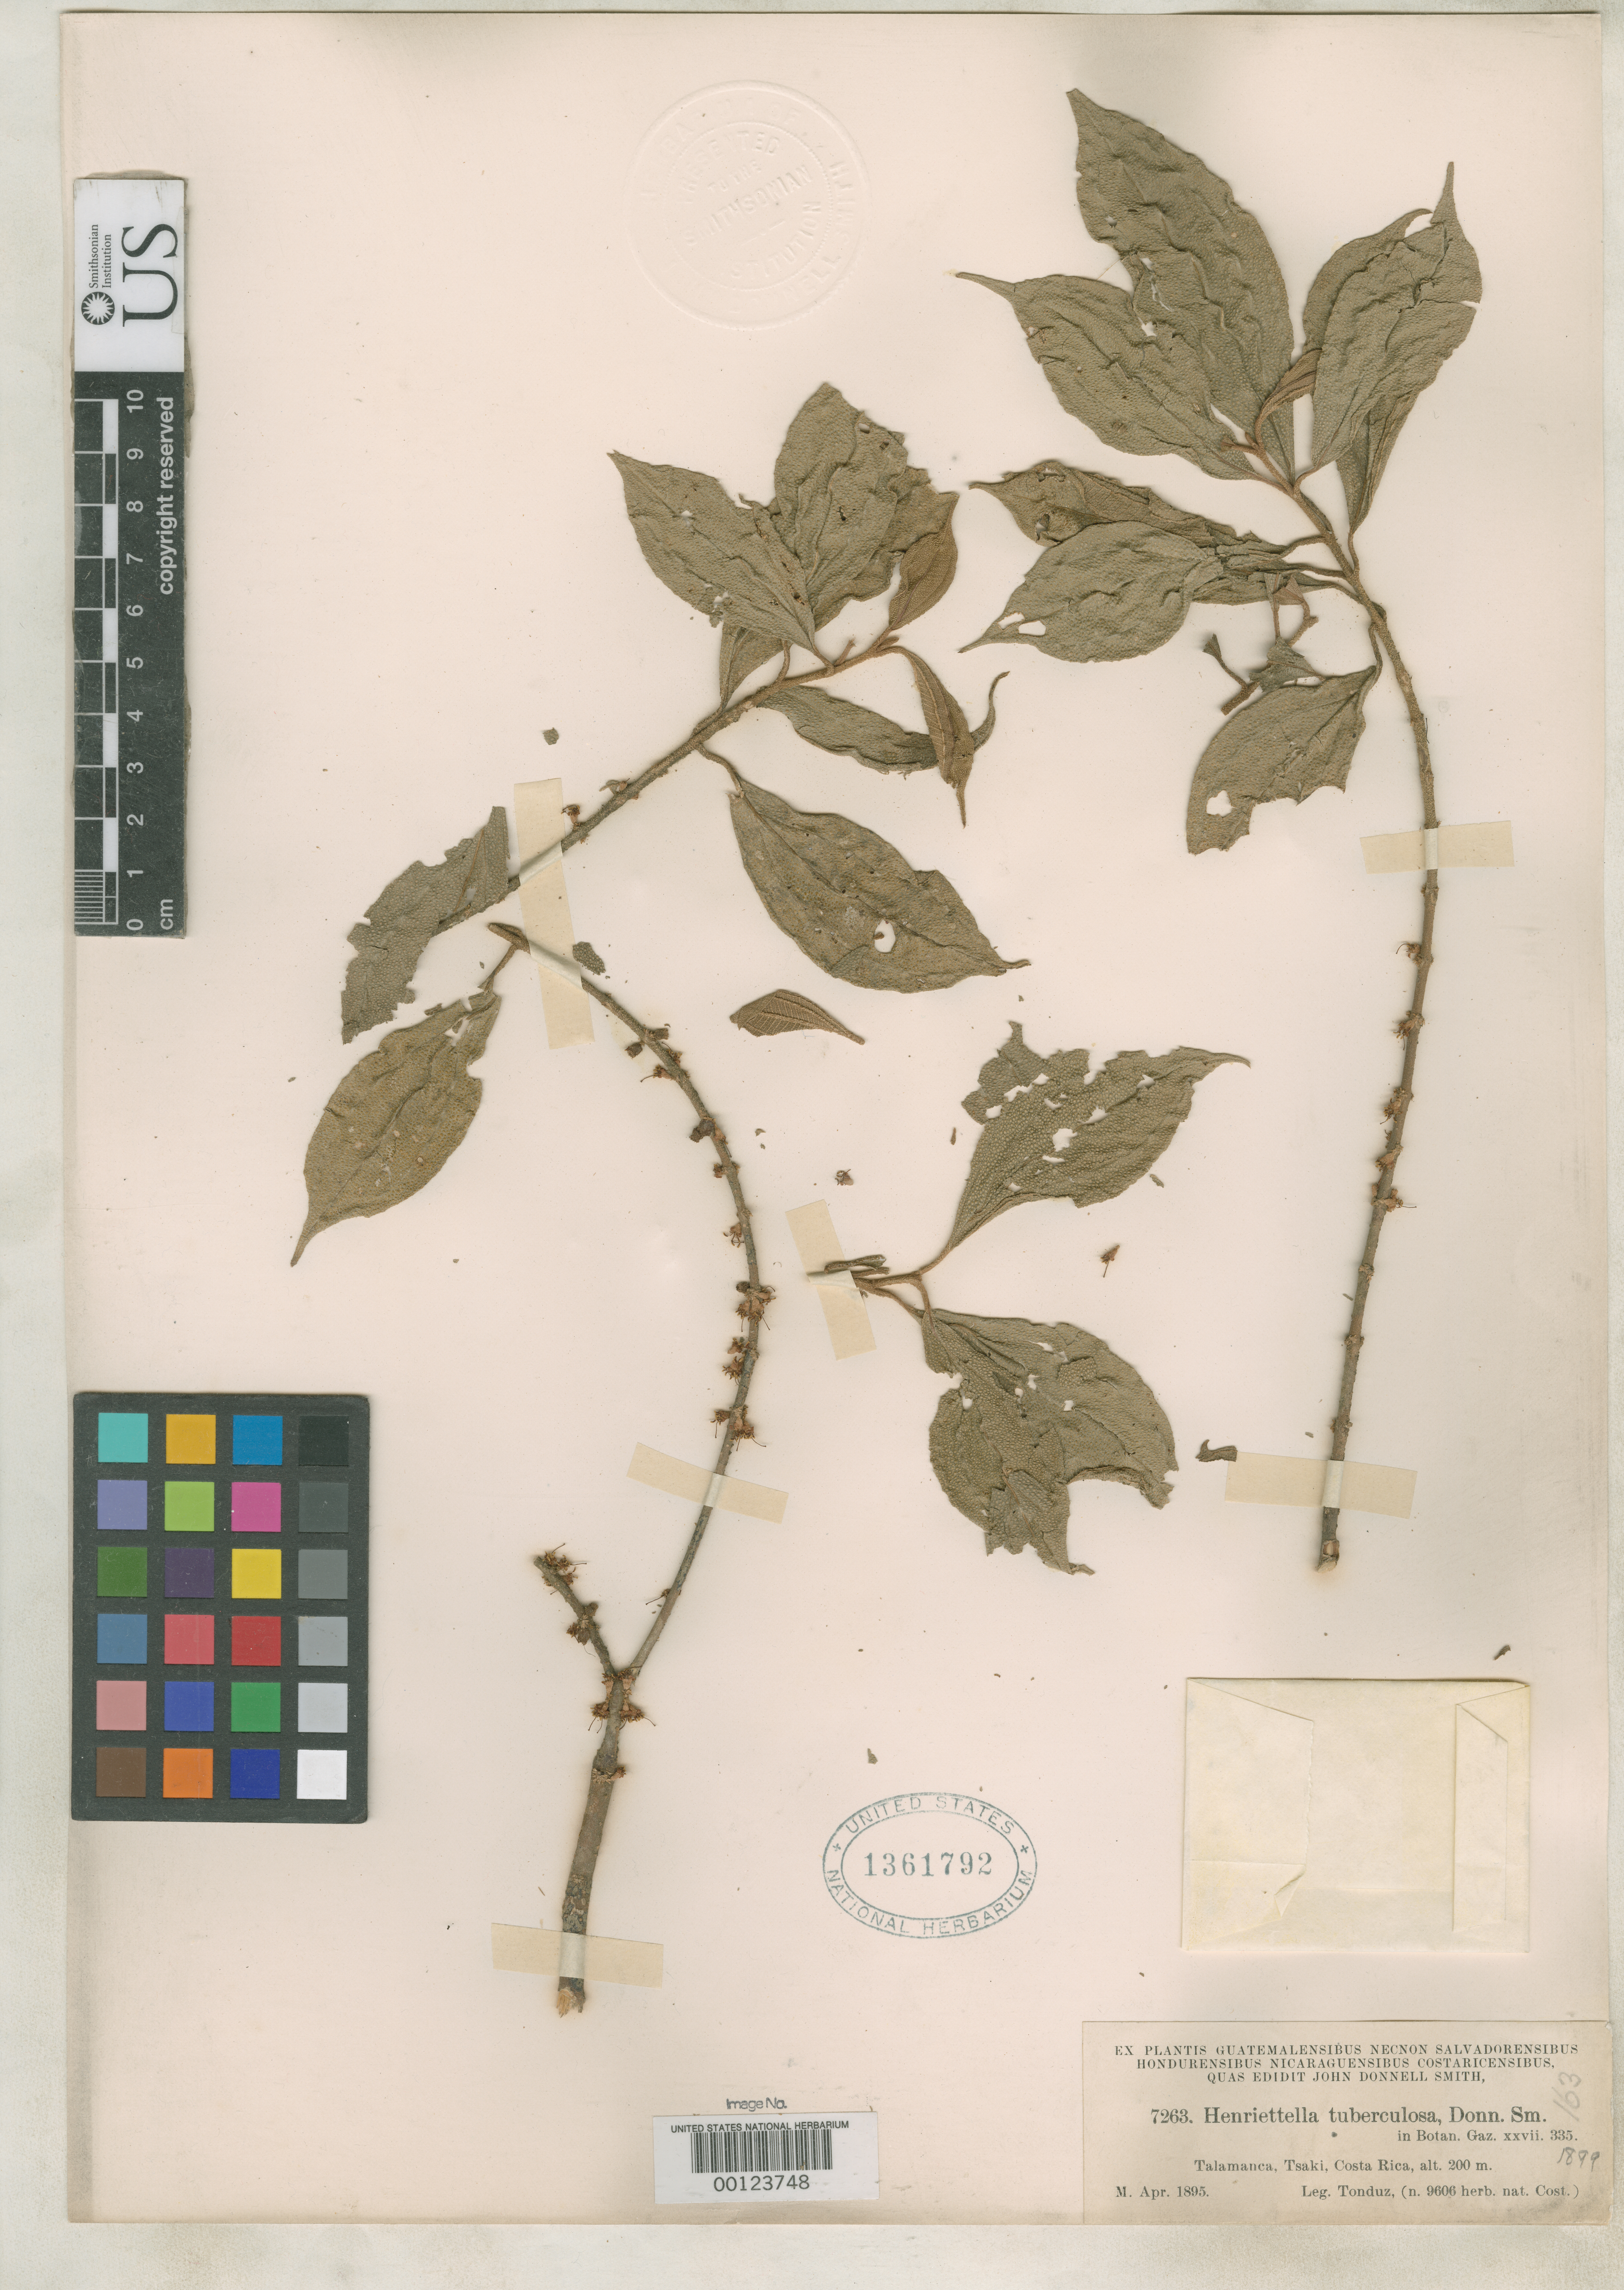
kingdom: Plantae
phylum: Tracheophyta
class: Magnoliopsida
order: Myrtales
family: Melastomataceae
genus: Henriettella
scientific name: Henriettella tuberculosa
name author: Donn. Sm.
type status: Type Collection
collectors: A. Tonduz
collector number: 9606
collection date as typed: Apr 1895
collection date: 1895-04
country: Costa Rica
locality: Talamanca, Tsaki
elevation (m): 200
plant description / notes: One of four specimens received from John Donnell Smith herbarium. Tonduz [Donn. Sm.] 7263 = Tonduz [Herb. Nat. Cost.] 9606 (mis-cited in protologue as 9906).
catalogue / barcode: US 1361792